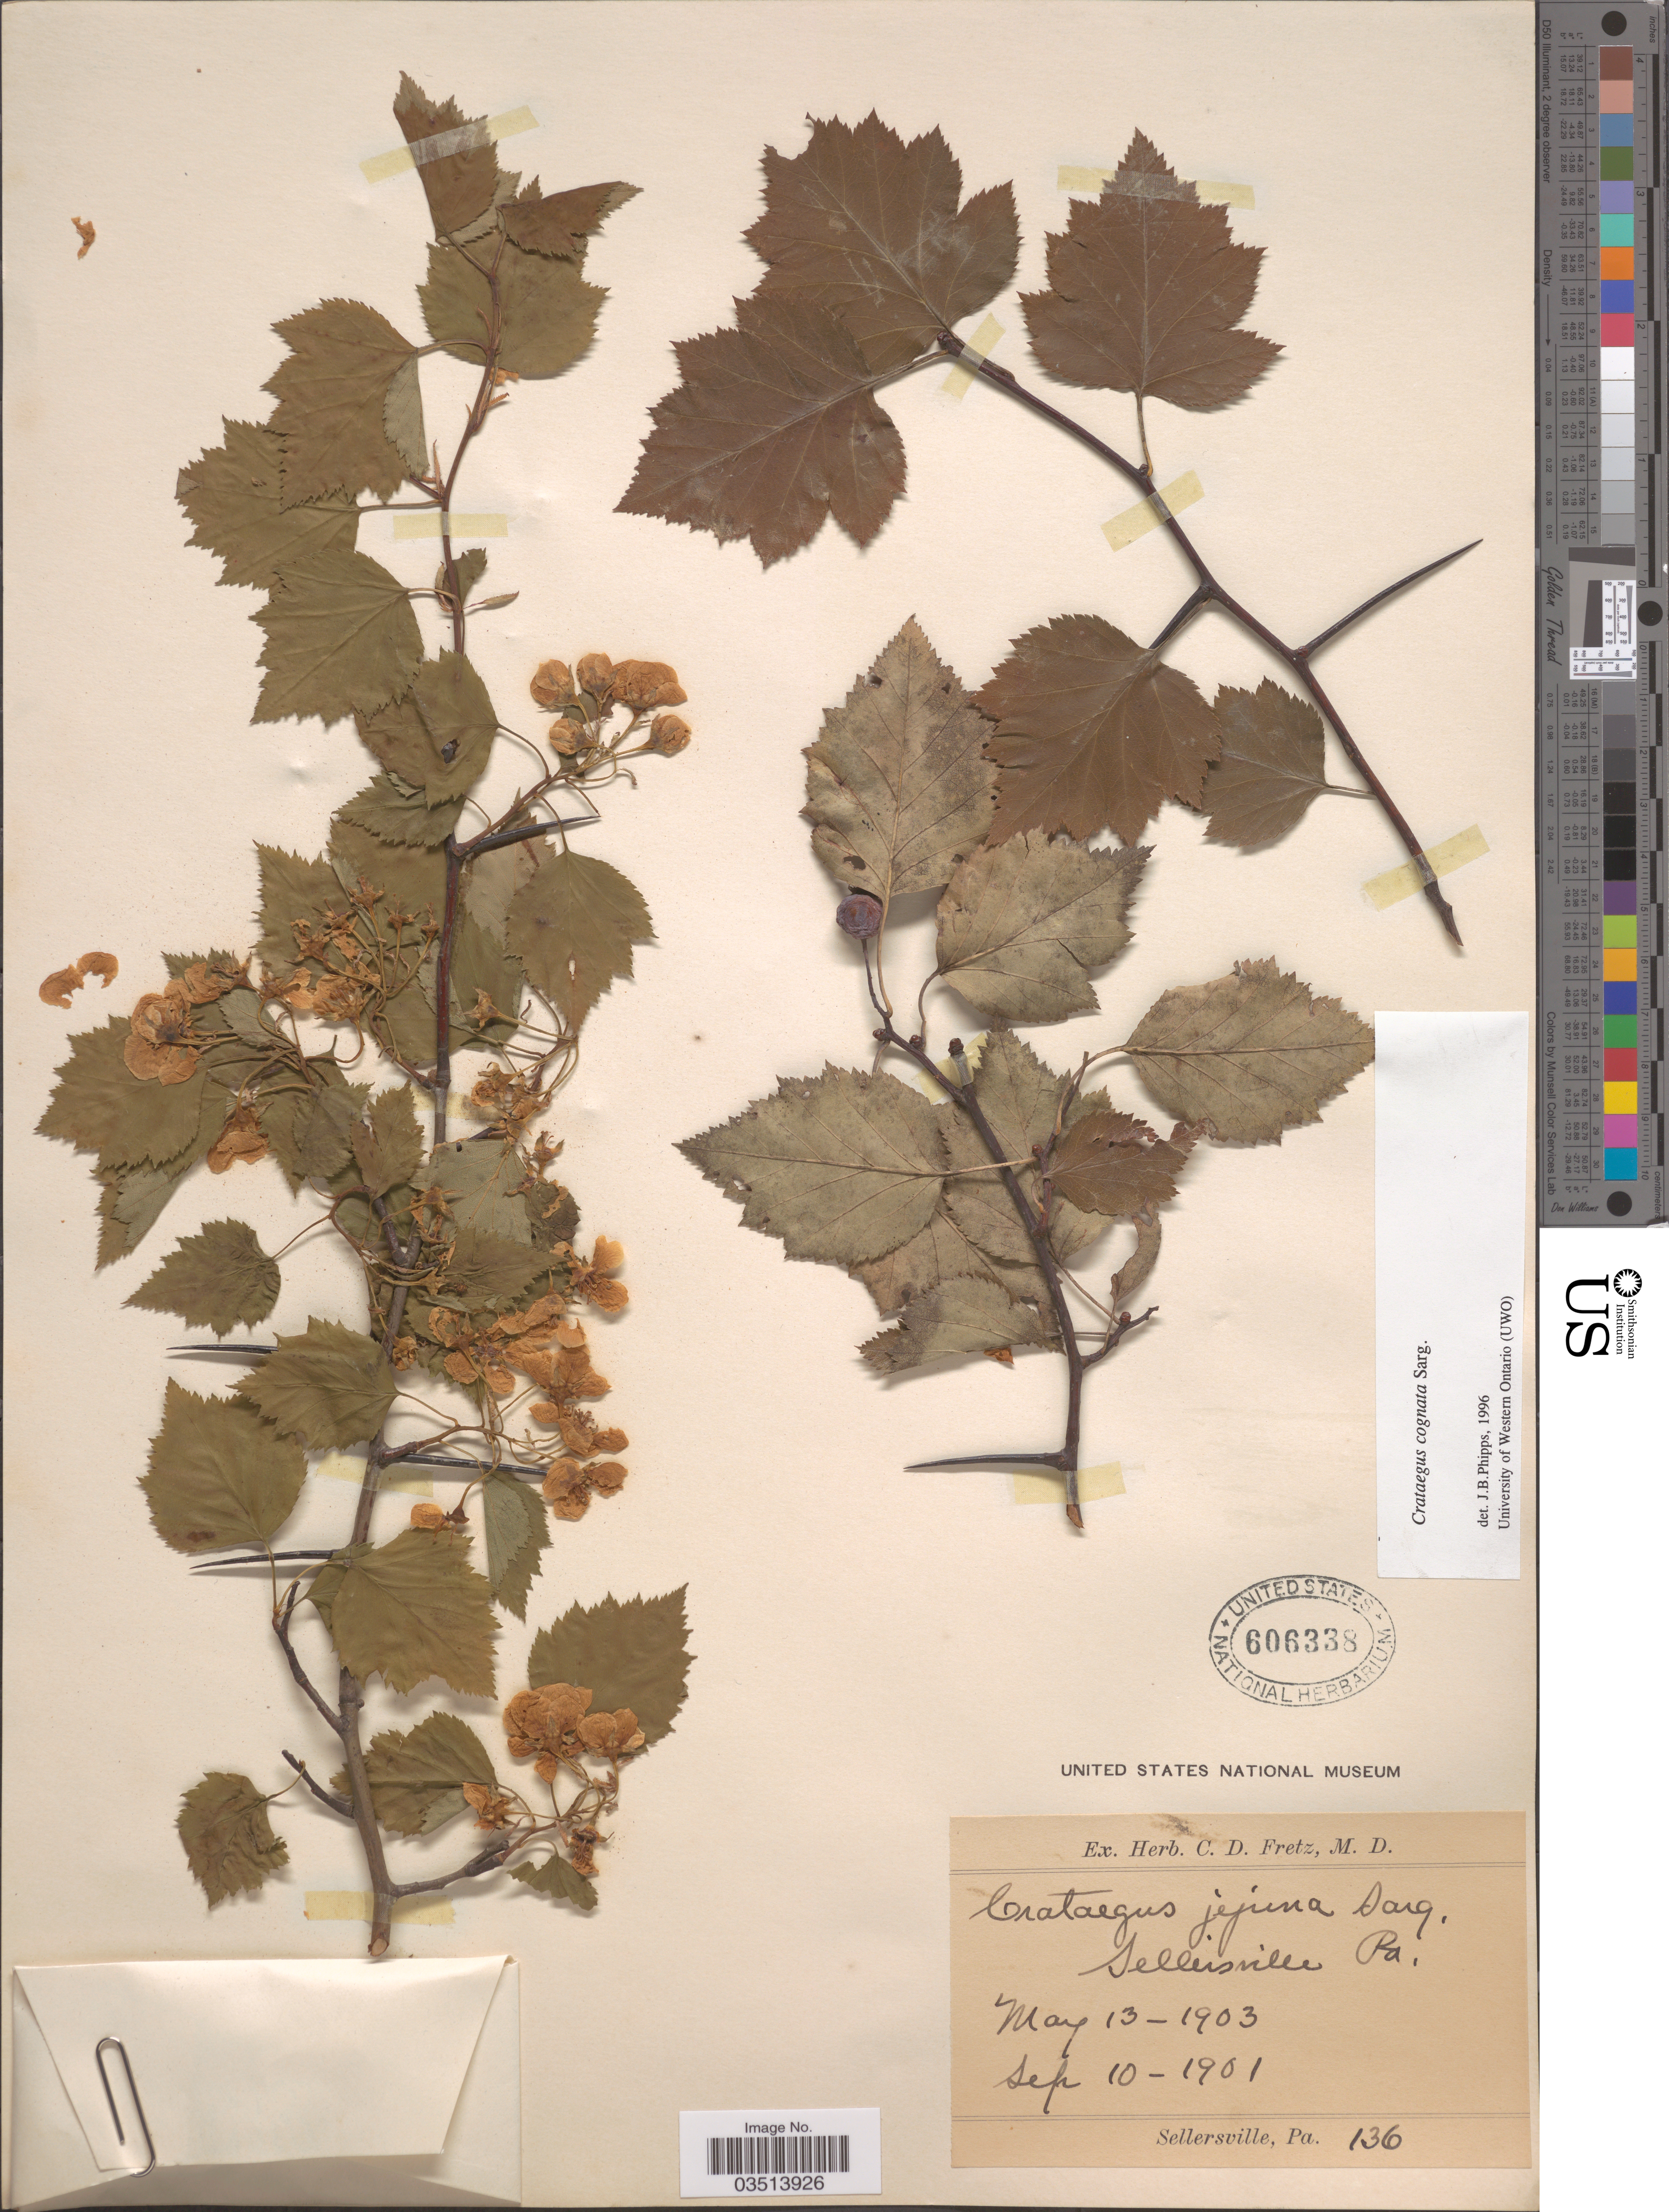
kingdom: Plantae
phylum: Tracheophyta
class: Magnoliopsida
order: Rosales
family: Rosaceae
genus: Crataegus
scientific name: Crataegus cognata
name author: Sarg.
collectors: ex herb. C.D. Fretz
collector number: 136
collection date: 1901-09-10/1903-05-13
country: United States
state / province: Pennsylvania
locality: Sellersville.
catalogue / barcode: US 606338